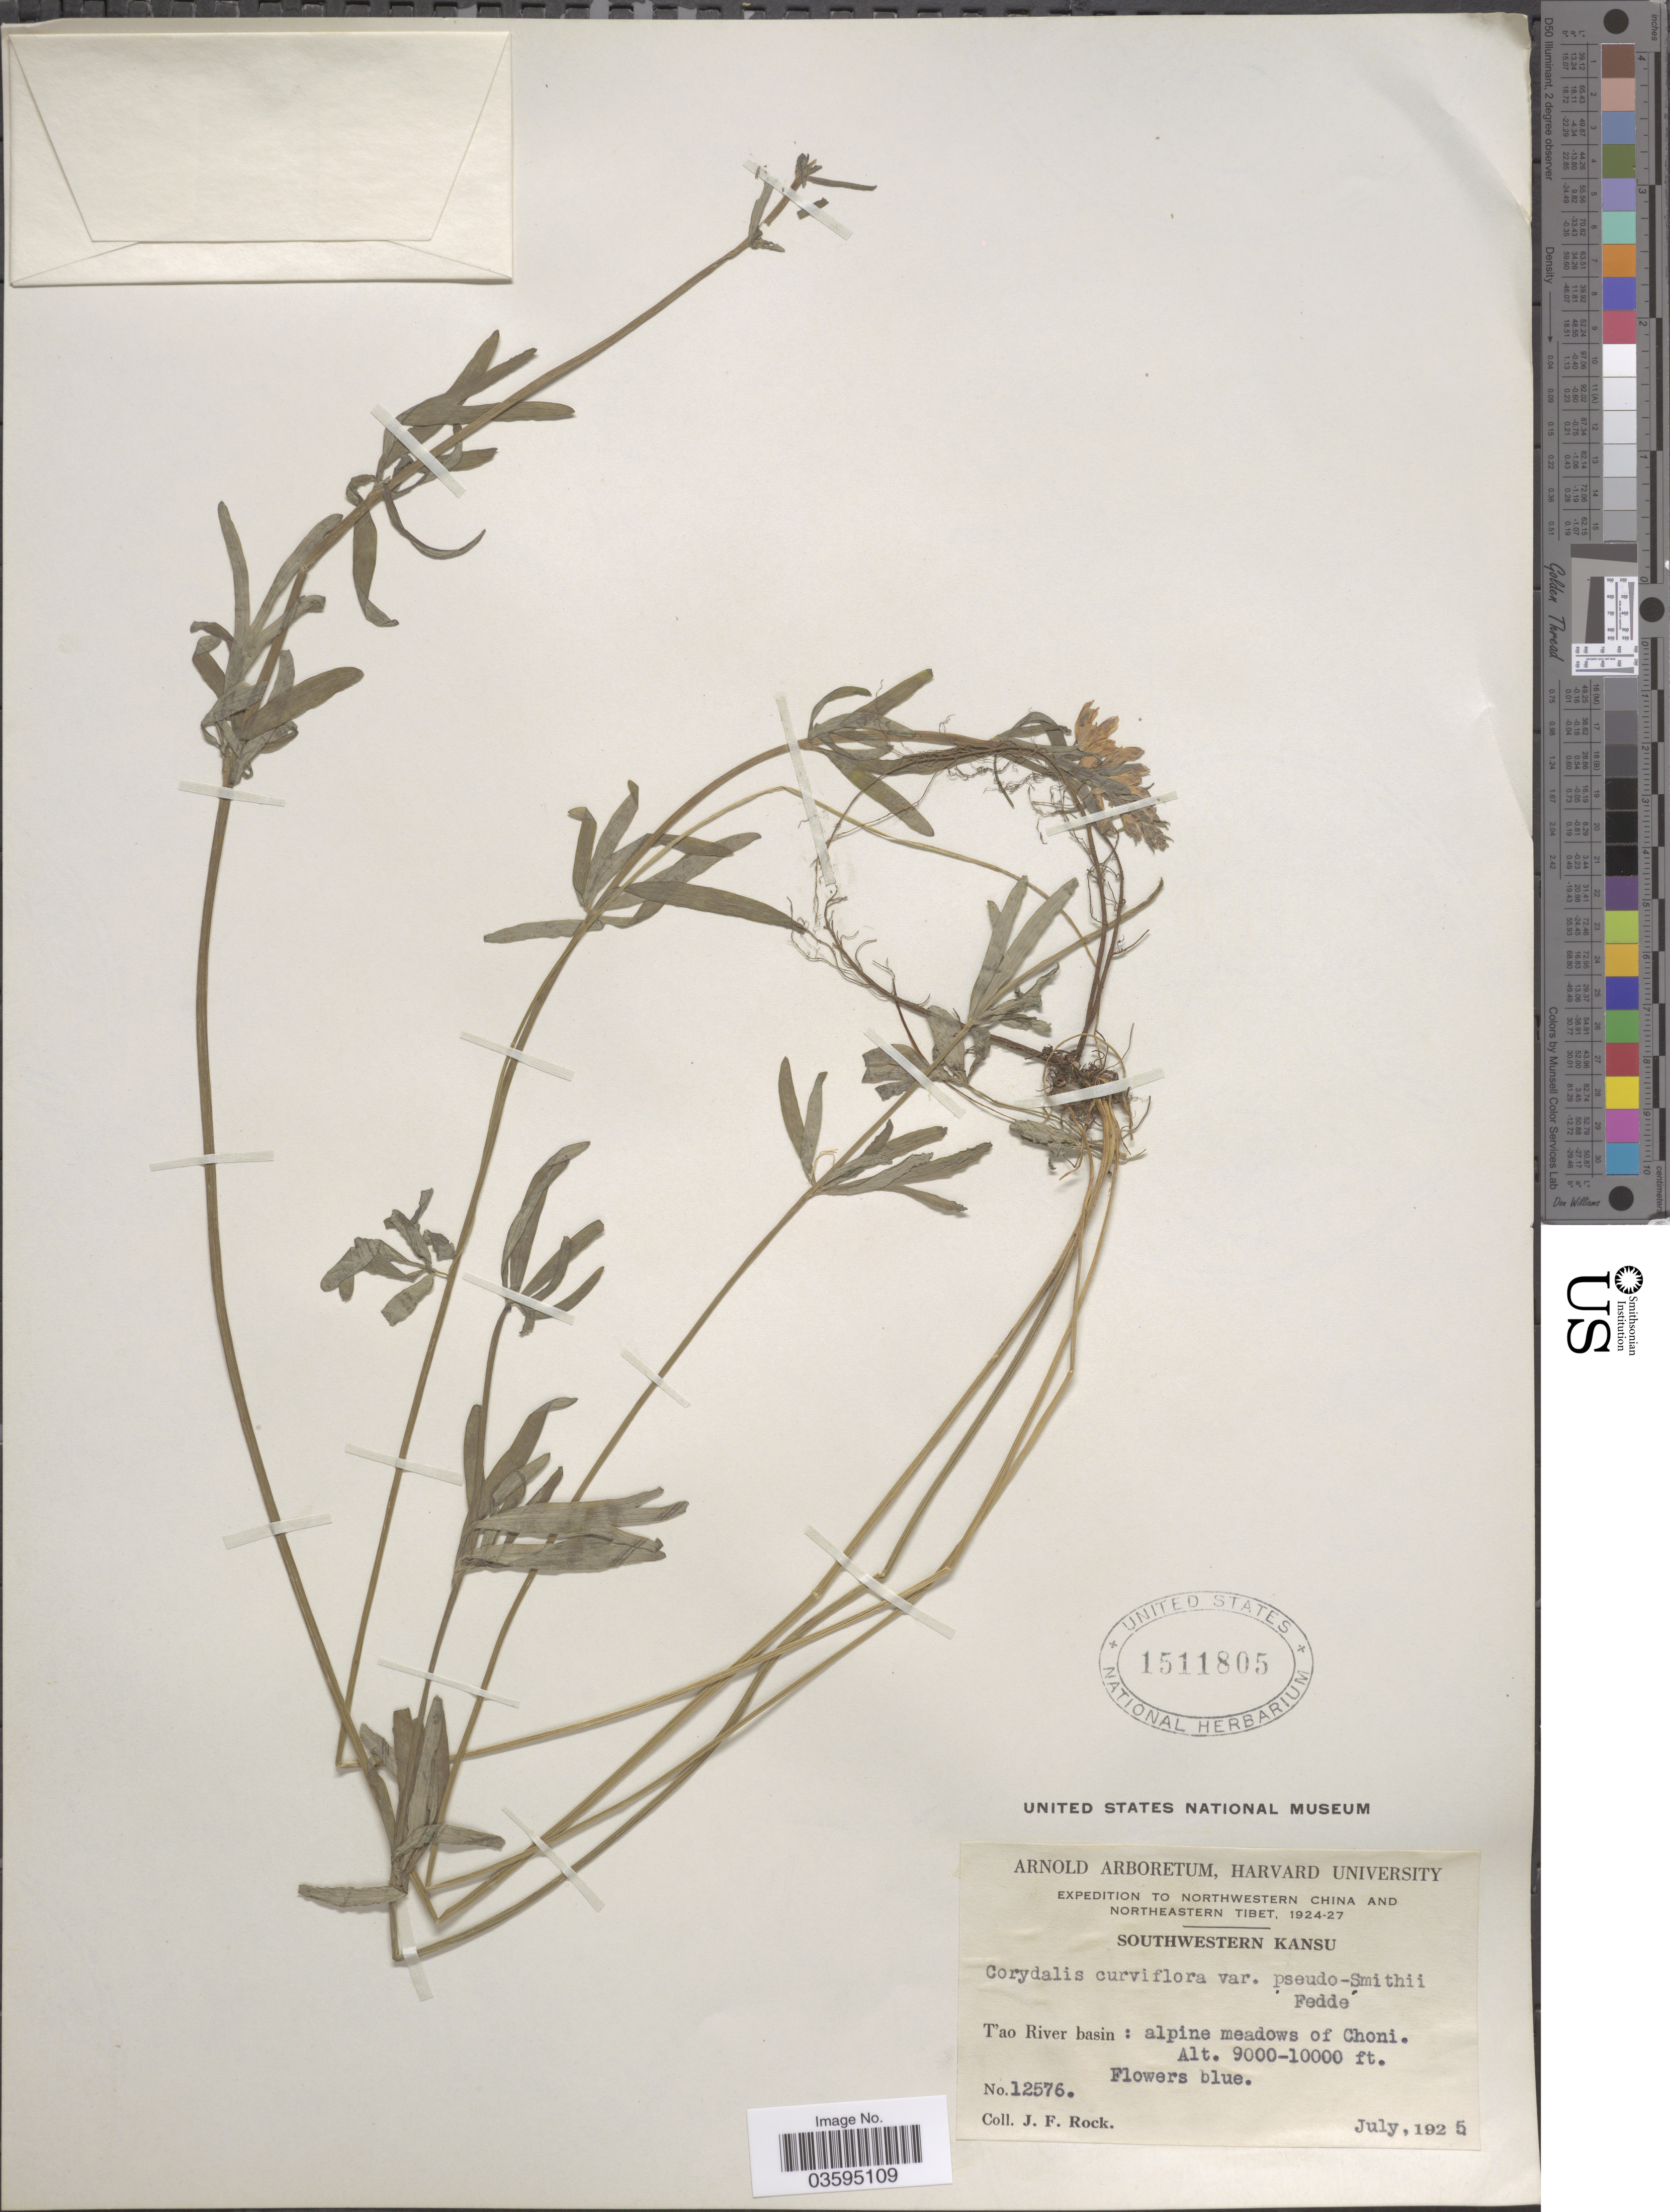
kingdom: Plantae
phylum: Tracheophyta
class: Magnoliopsida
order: Ranunculales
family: Papaveraceae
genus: Corydalis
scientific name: Corydalis curviflora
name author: Maxim. ex Hemsl.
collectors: J. Rock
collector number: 12576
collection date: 1925-07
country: China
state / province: Gansu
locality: Northwestern China. Southwestern Kansu. T'ao River basin: alpine meadows of Choni.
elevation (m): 2743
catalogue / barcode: US 1511805